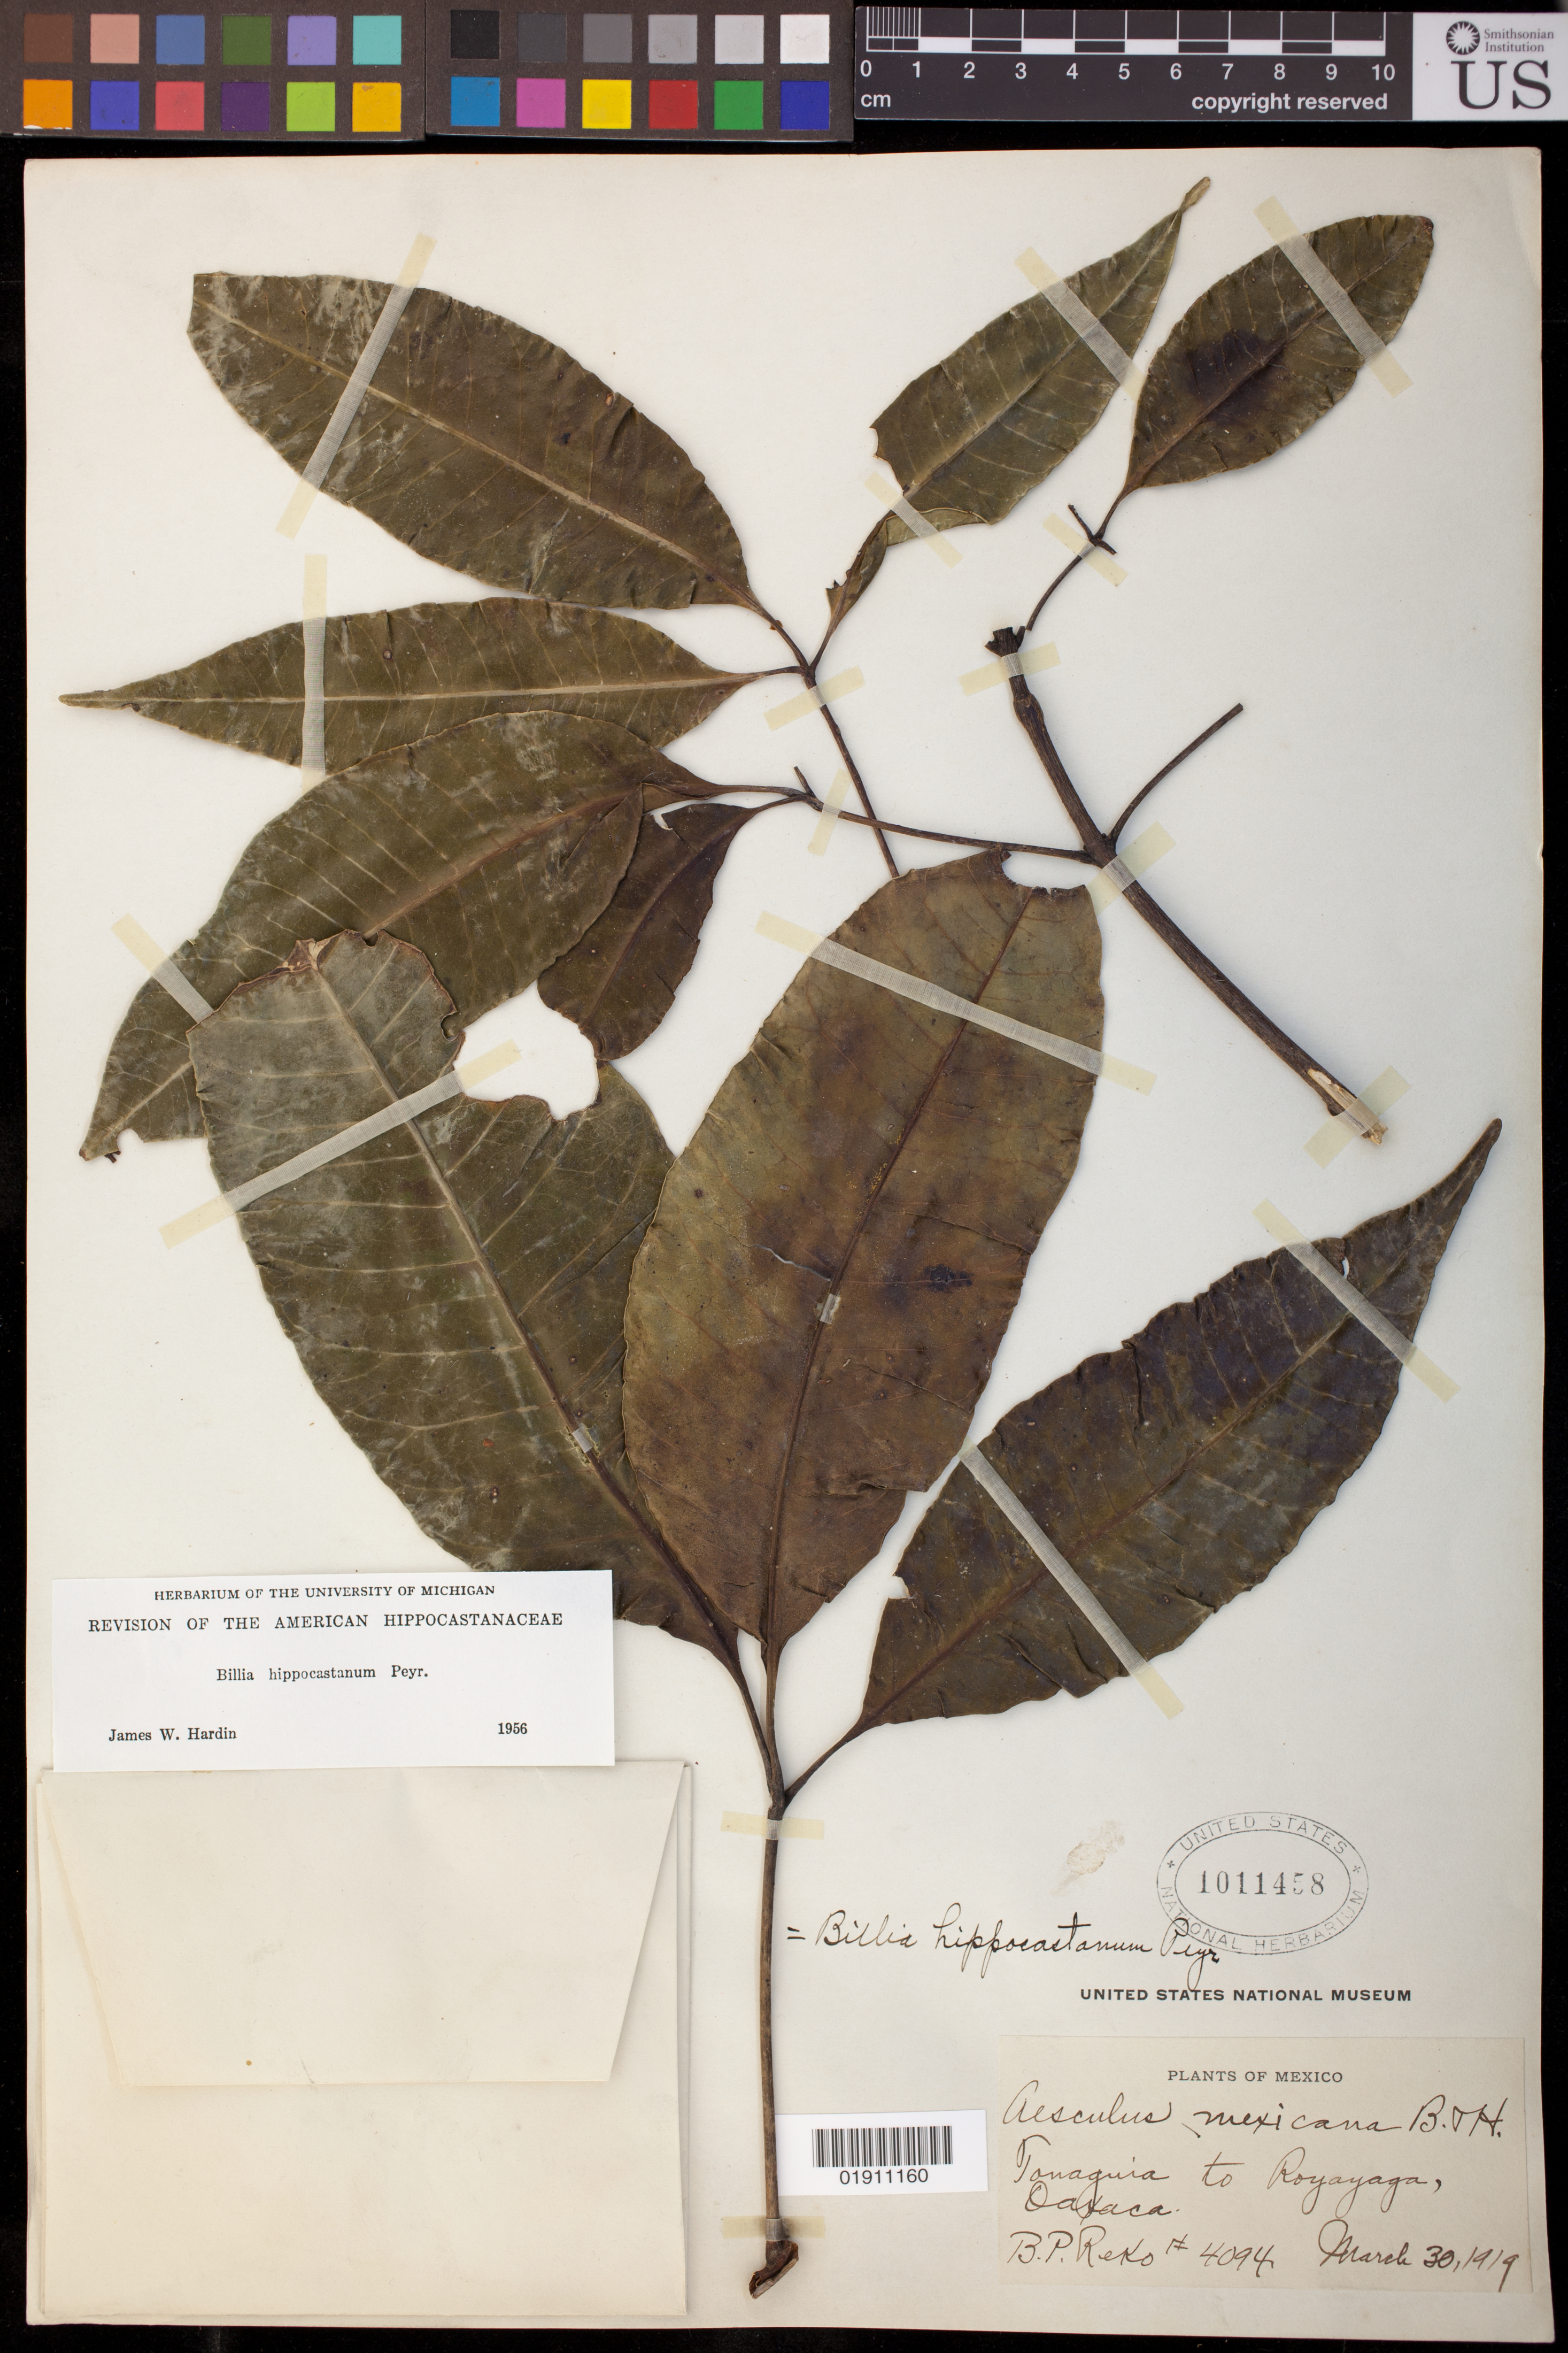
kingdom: Plantae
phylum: Tracheophyta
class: Magnoliopsida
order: Sapindales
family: Sapindaceae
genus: Billia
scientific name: Billia hippocastanum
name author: Peyr.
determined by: Hardin, J. W.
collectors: B. P. Reko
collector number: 4094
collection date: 1919-03-30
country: Mexico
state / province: Oaxaca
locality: Tanaguia to Royayaga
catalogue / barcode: US 1011458